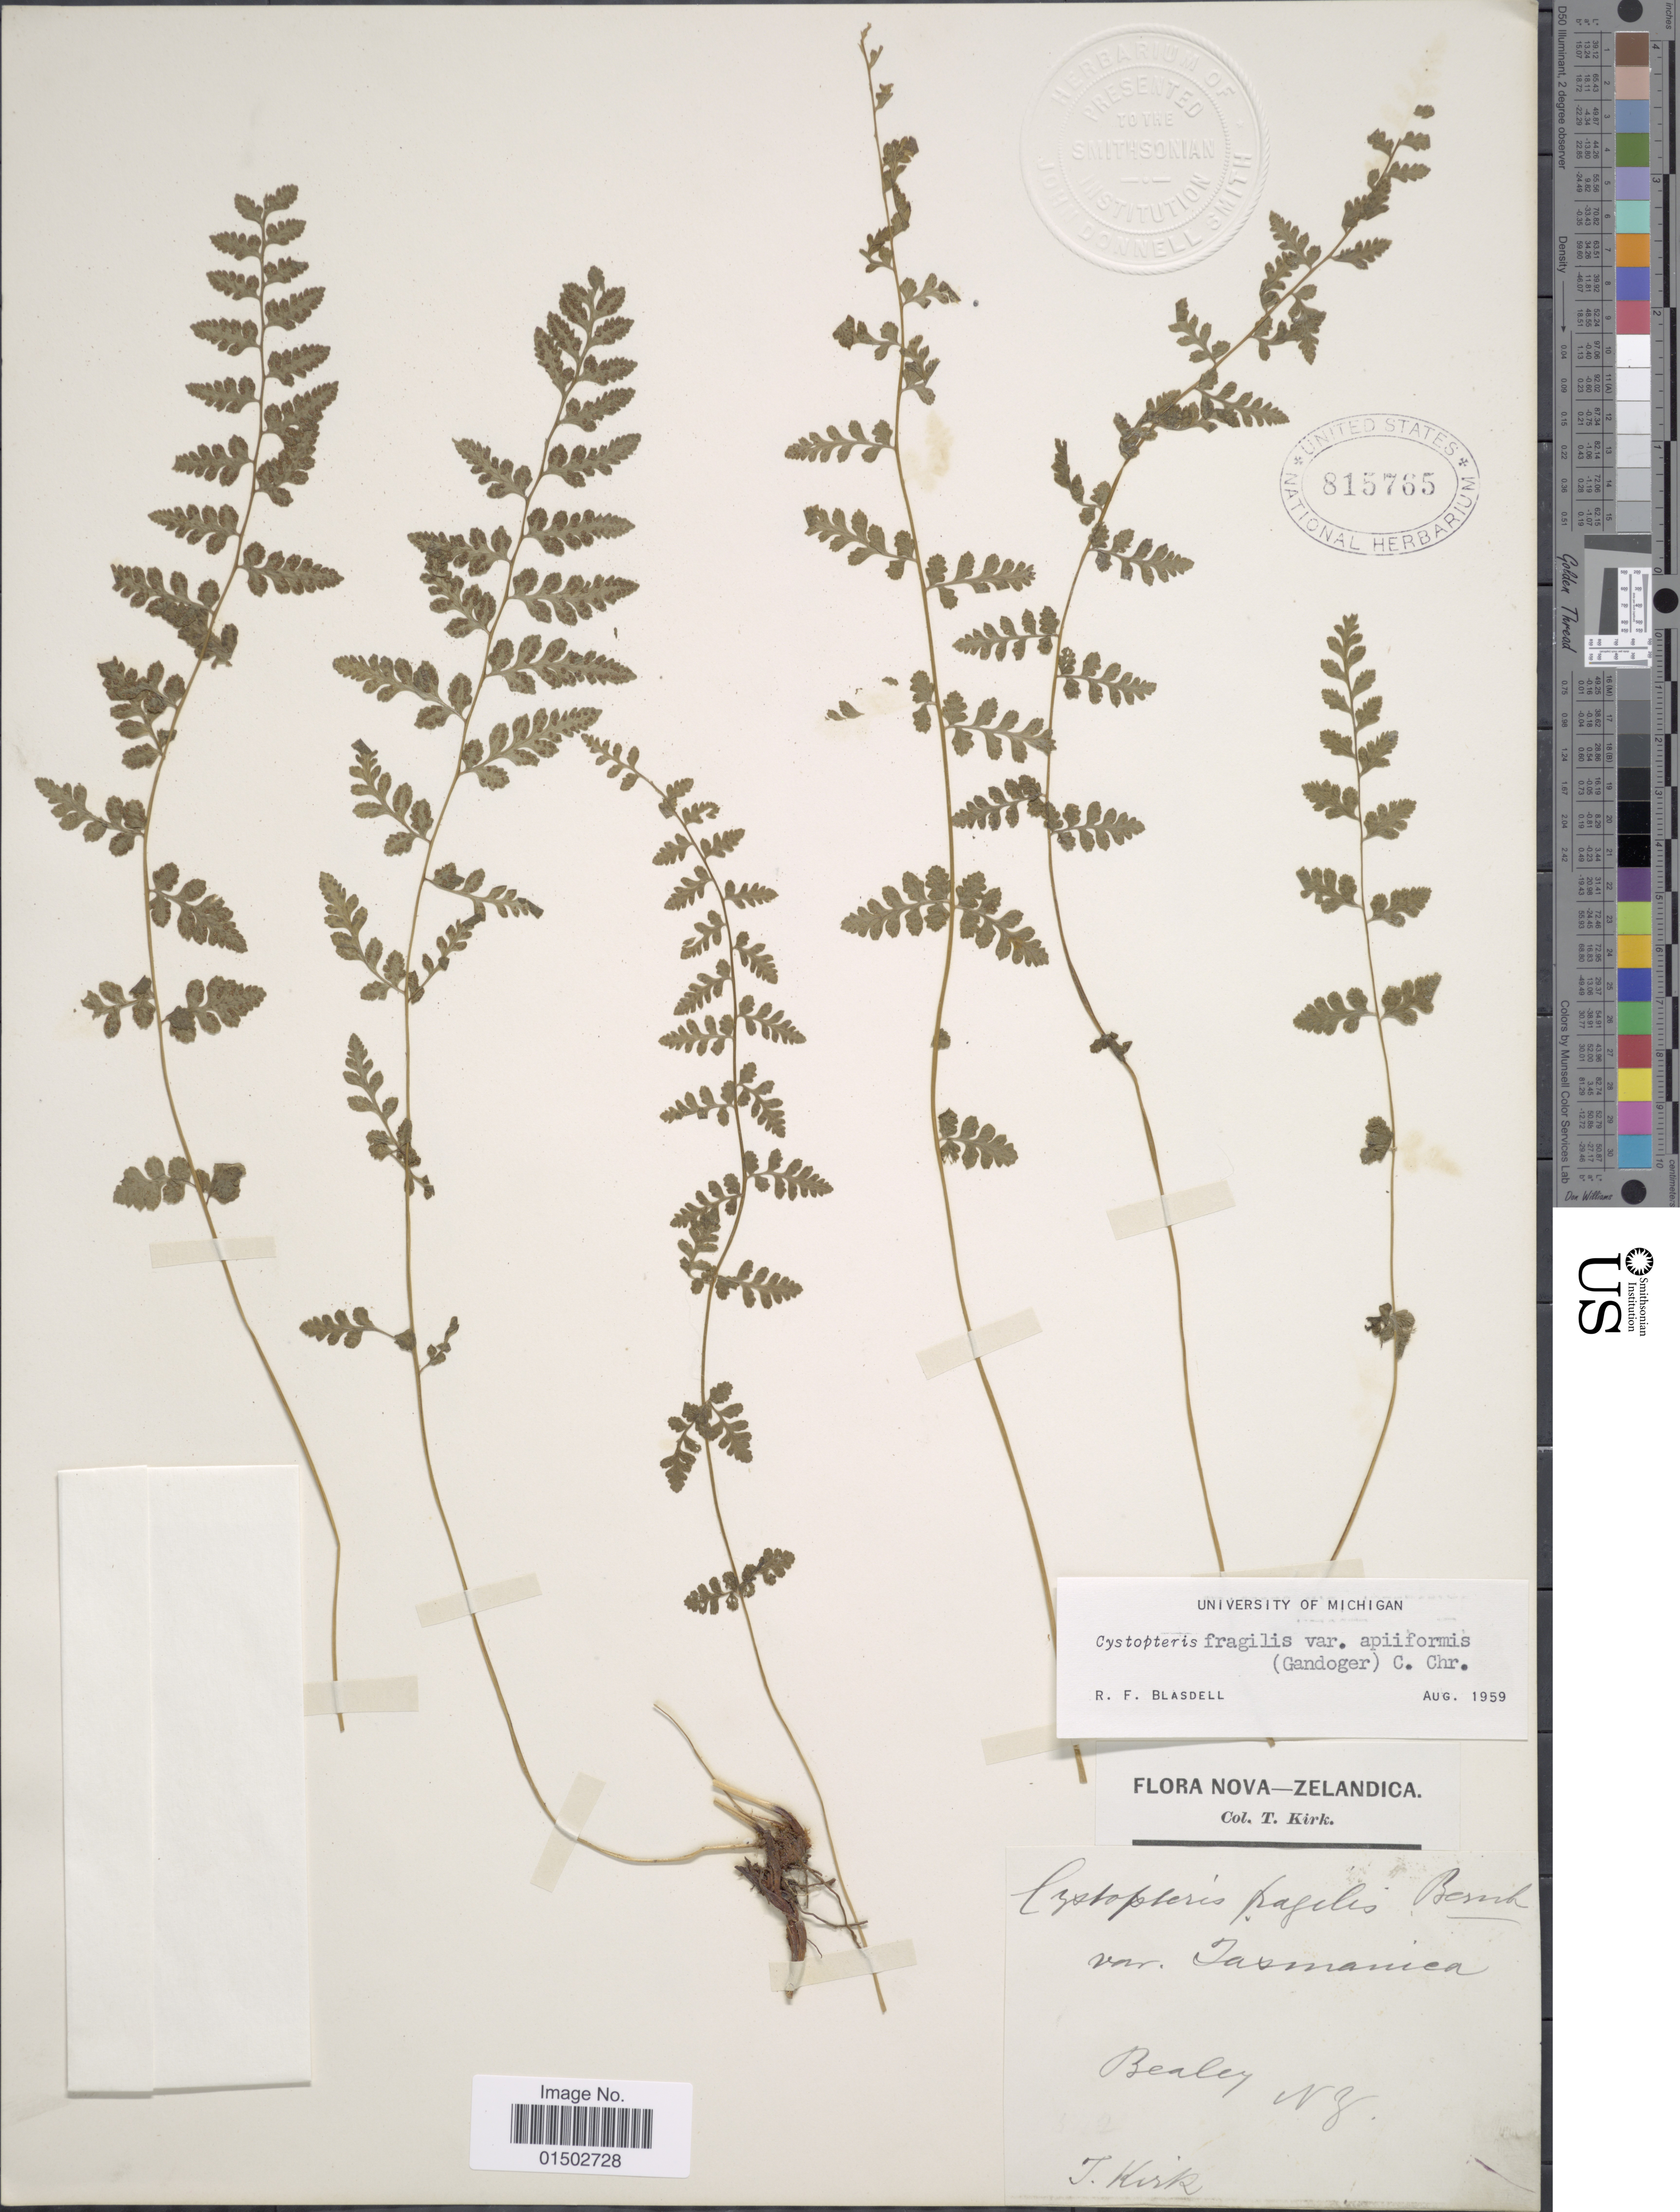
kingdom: Plantae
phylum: Tracheophyta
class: Polypodiopsida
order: Polypodiales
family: Cystopteridaceae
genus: Cystopteris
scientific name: Cystopteris fragilis var. apiiformis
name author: (Gand.) C. Chr.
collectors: T. Kirk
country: New Zealand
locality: Bealey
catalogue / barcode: US 815765